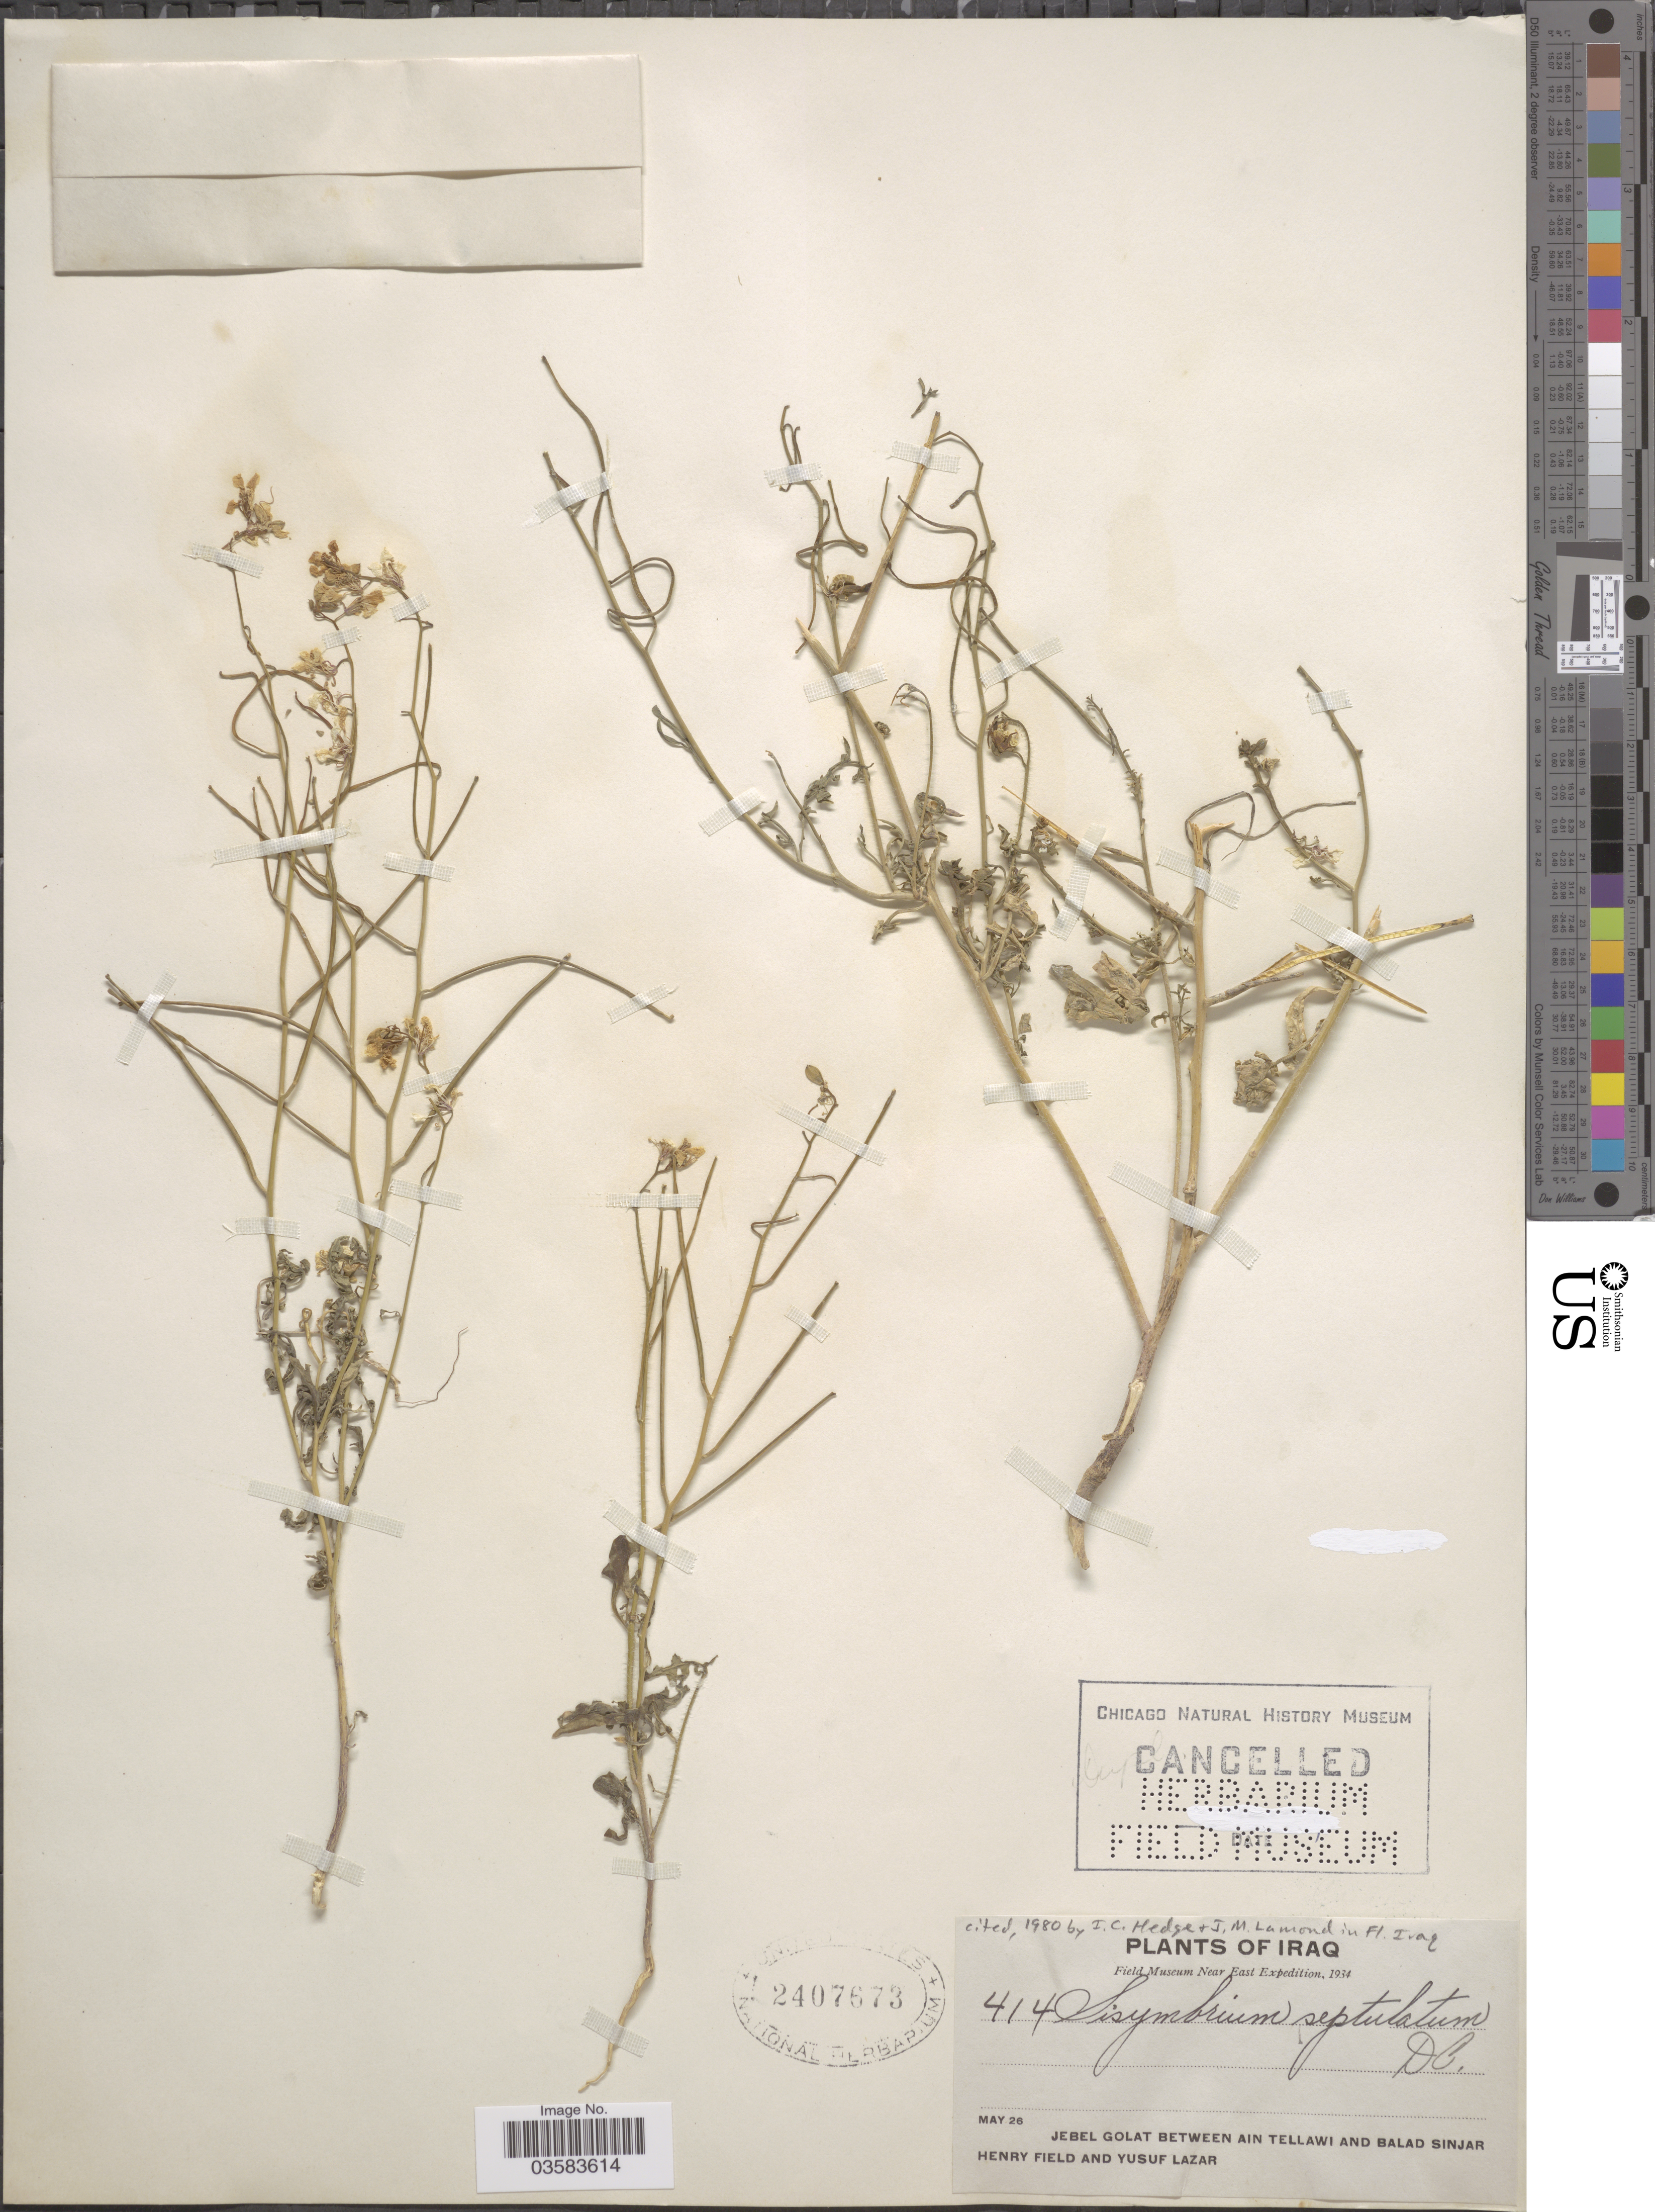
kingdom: Plantae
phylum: Tracheophyta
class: Magnoliopsida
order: Brassicales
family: Brassicaceae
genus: Sisymbrium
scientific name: Sisymbrium septulatum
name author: DC.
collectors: H. Field & Y. Lazar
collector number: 414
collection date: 1934-05-26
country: Iraq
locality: Jebel Golat between Ain Tellawi and Balad Sinjar.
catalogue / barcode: US 2407673